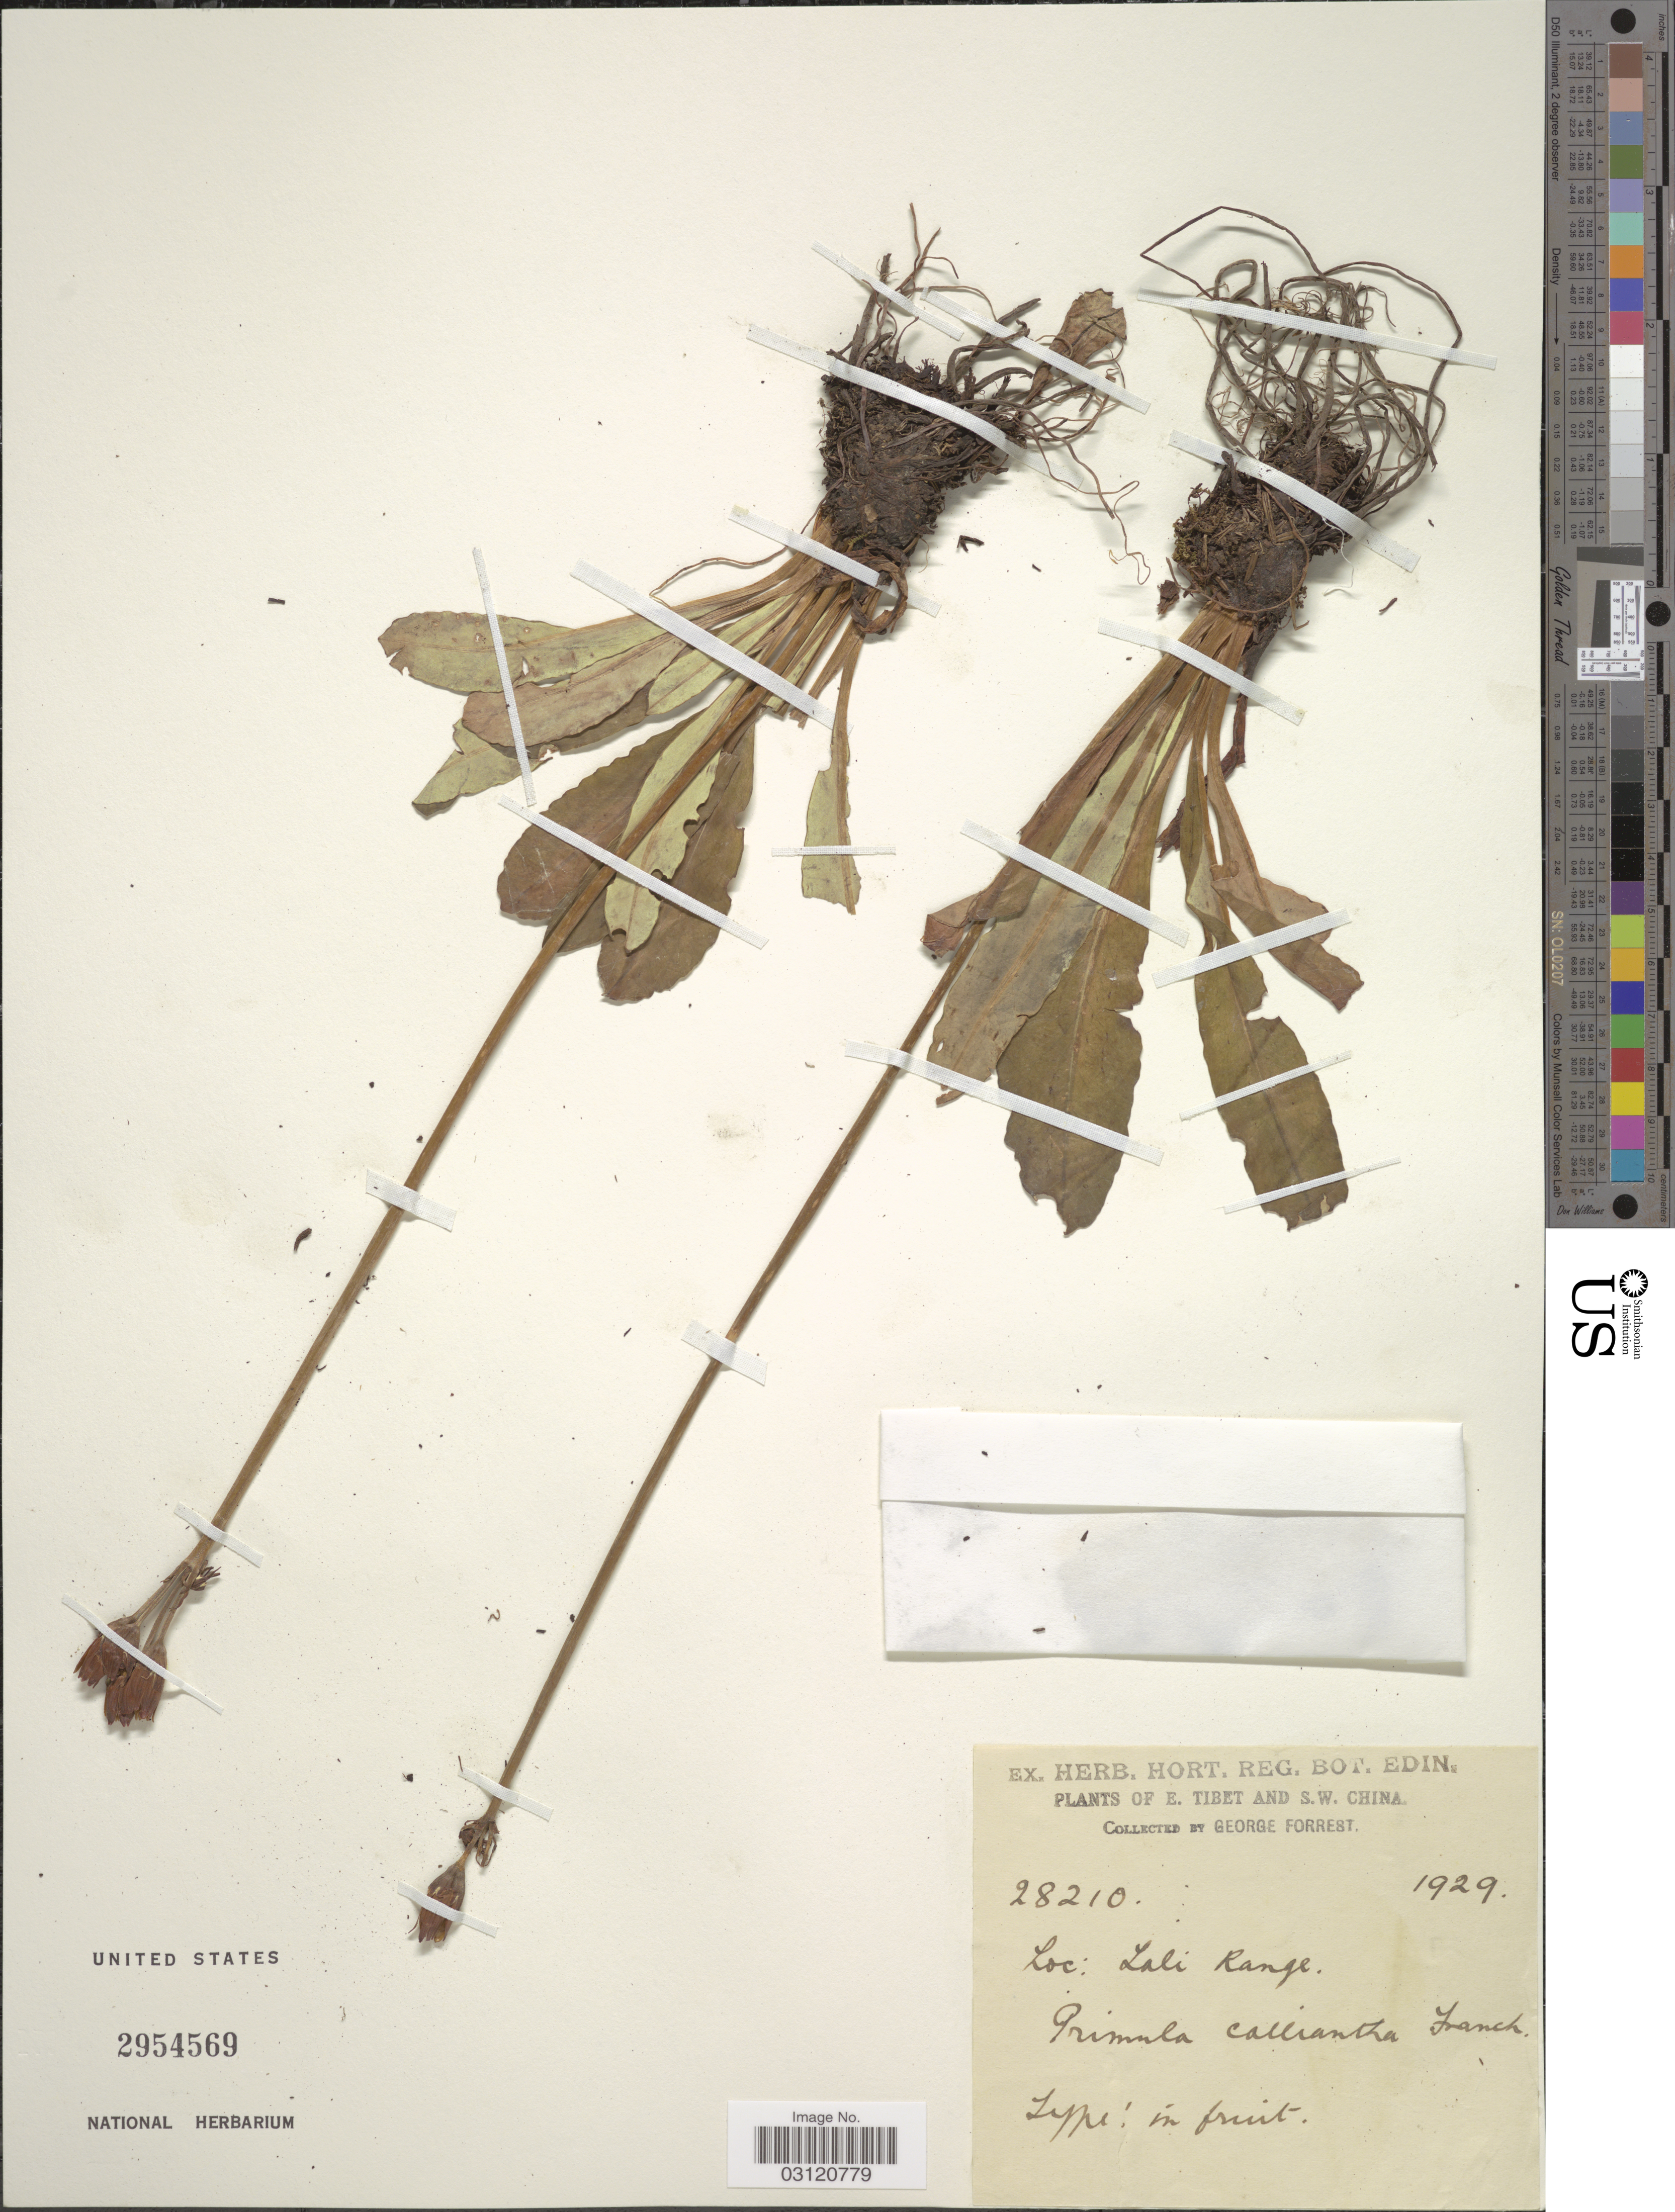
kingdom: Plantae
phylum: Tracheophyta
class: Magnoliopsida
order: Ericales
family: Primulaceae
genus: Primula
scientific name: Primula calliantha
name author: Franch.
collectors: G. Forrest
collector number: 28210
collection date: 1929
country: China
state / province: Xizang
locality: E. Tibet and S. W. China. Tali Range.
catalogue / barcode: US 2954569